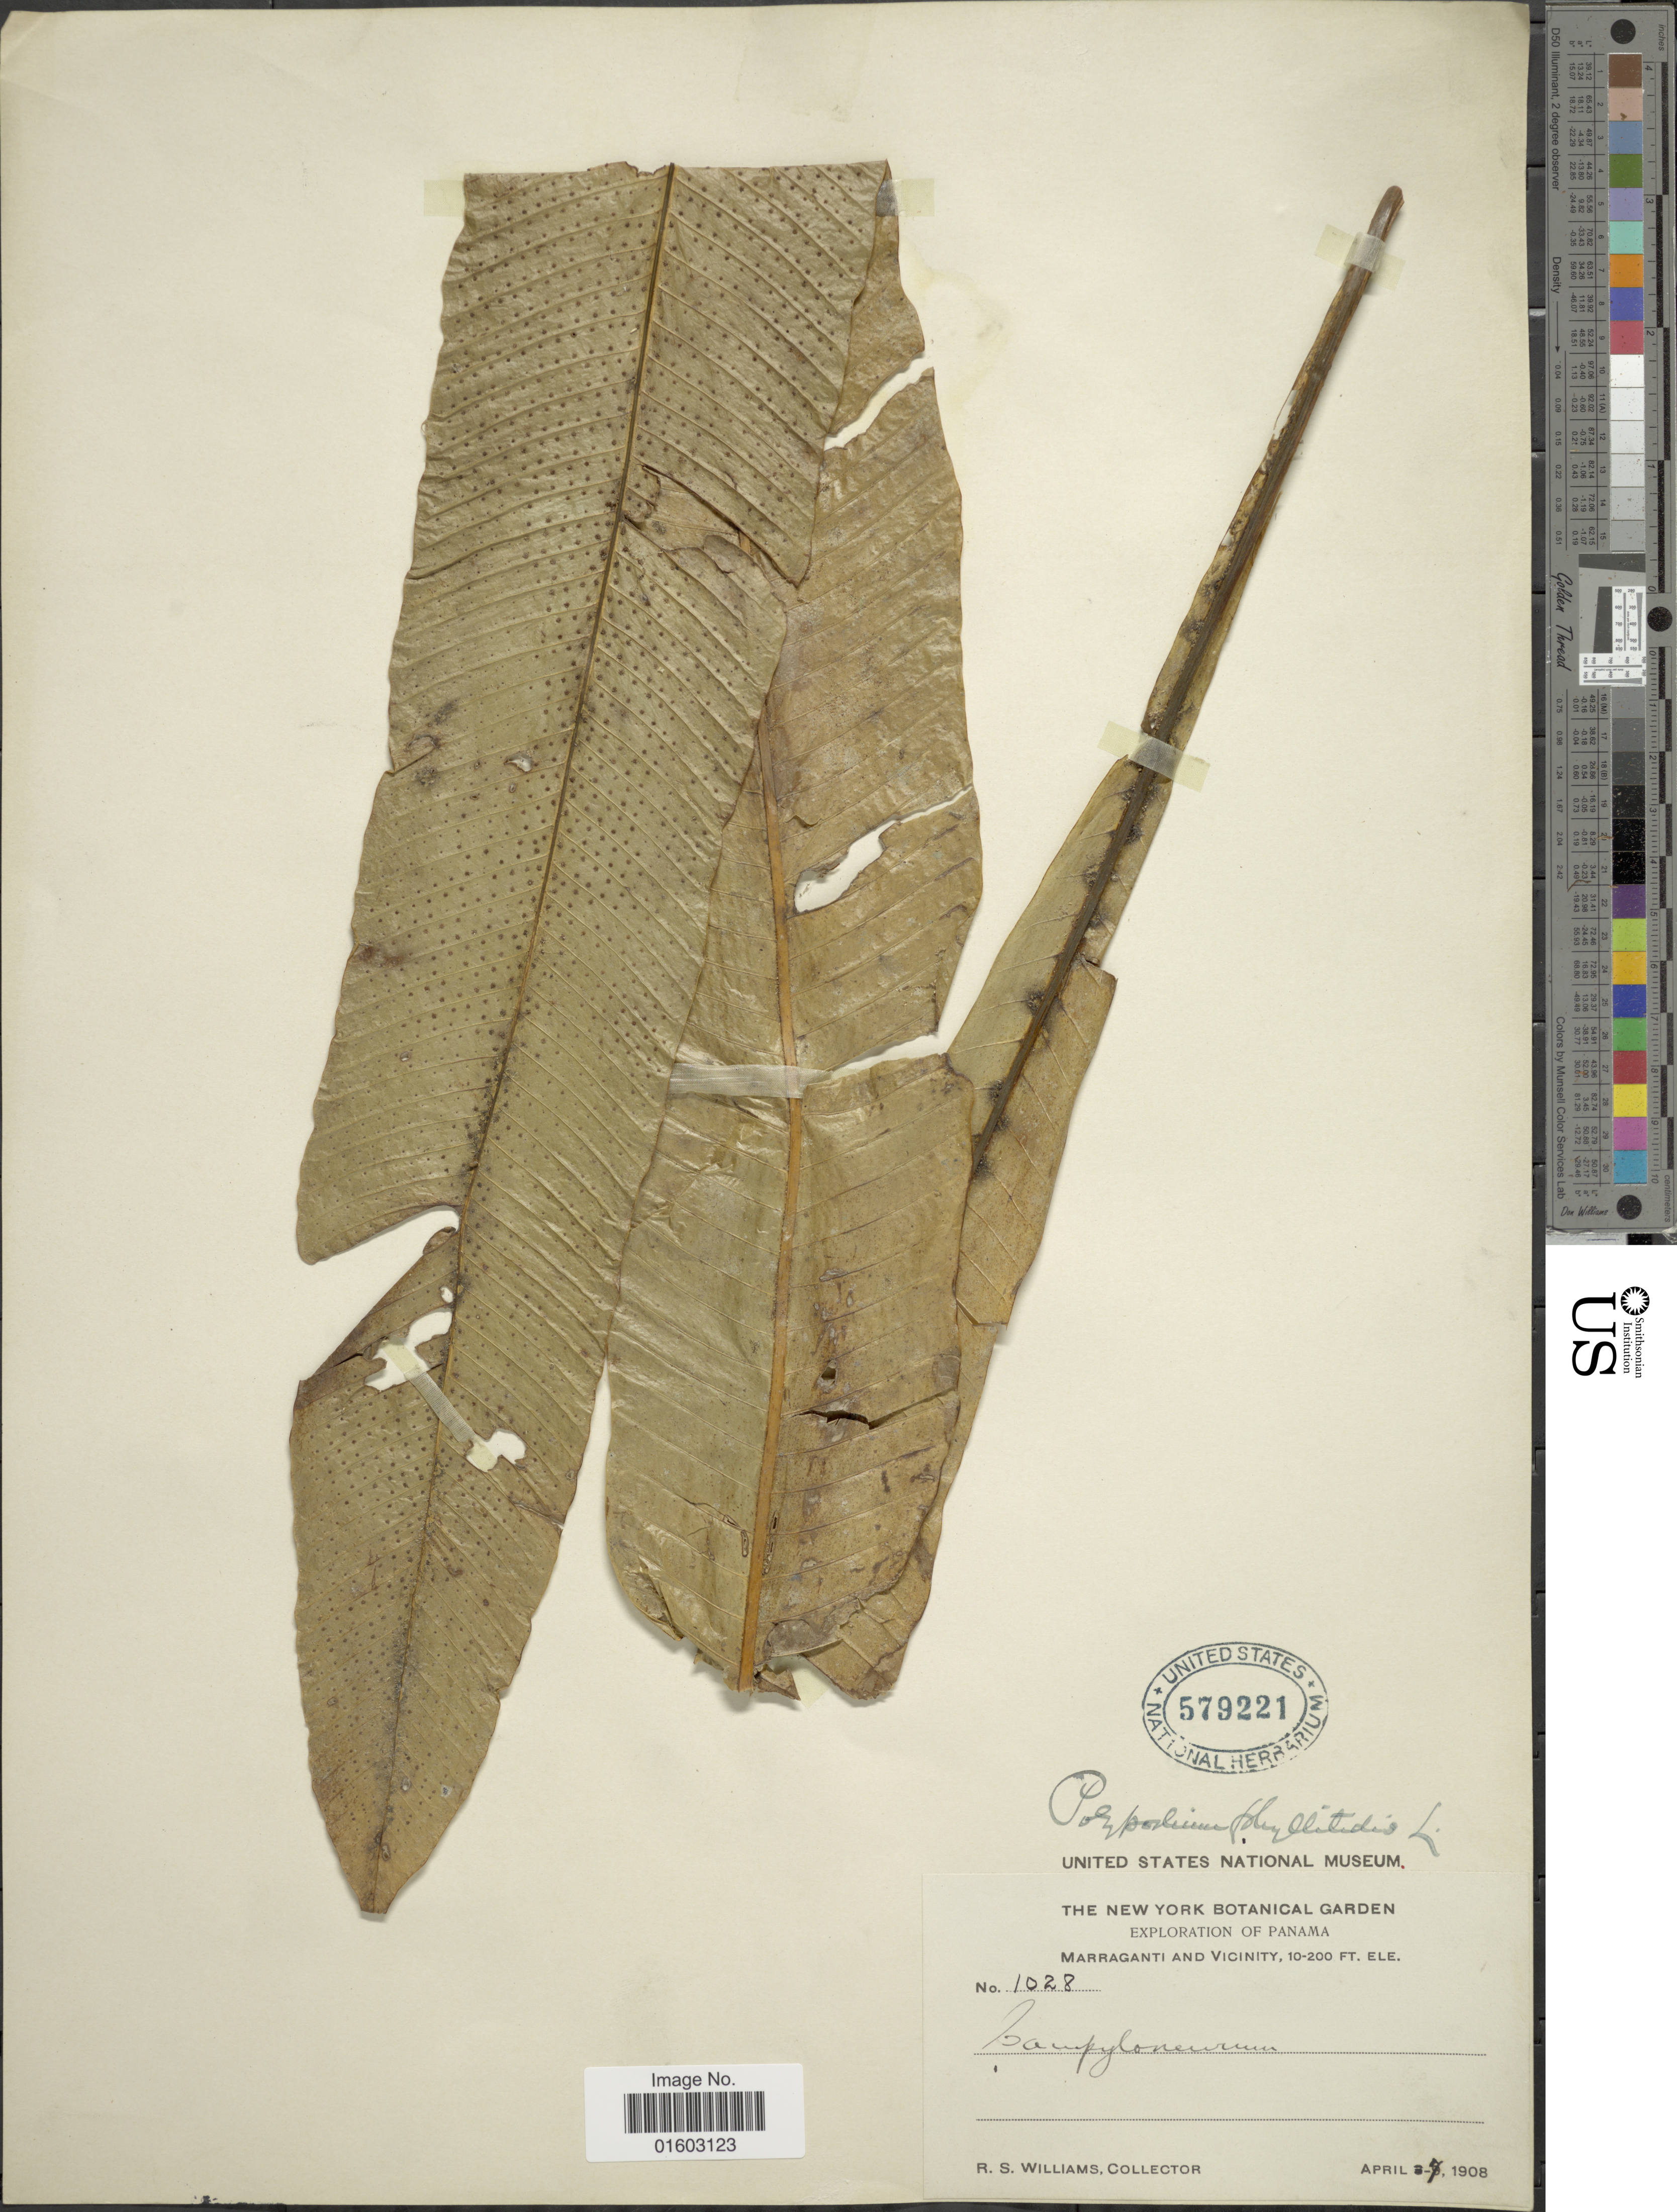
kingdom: Plantae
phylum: Tracheophyta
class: Polypodiopsida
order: Polypodiales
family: Polypodiaceae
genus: Campyloneurum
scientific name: Campyloneurum phyllitidis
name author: (L.) C. Presl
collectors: R. S. Williams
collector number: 1028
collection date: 1908-04-03/1908-04-07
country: Panama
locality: Marraganti and Vicinity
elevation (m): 3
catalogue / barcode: US 579221